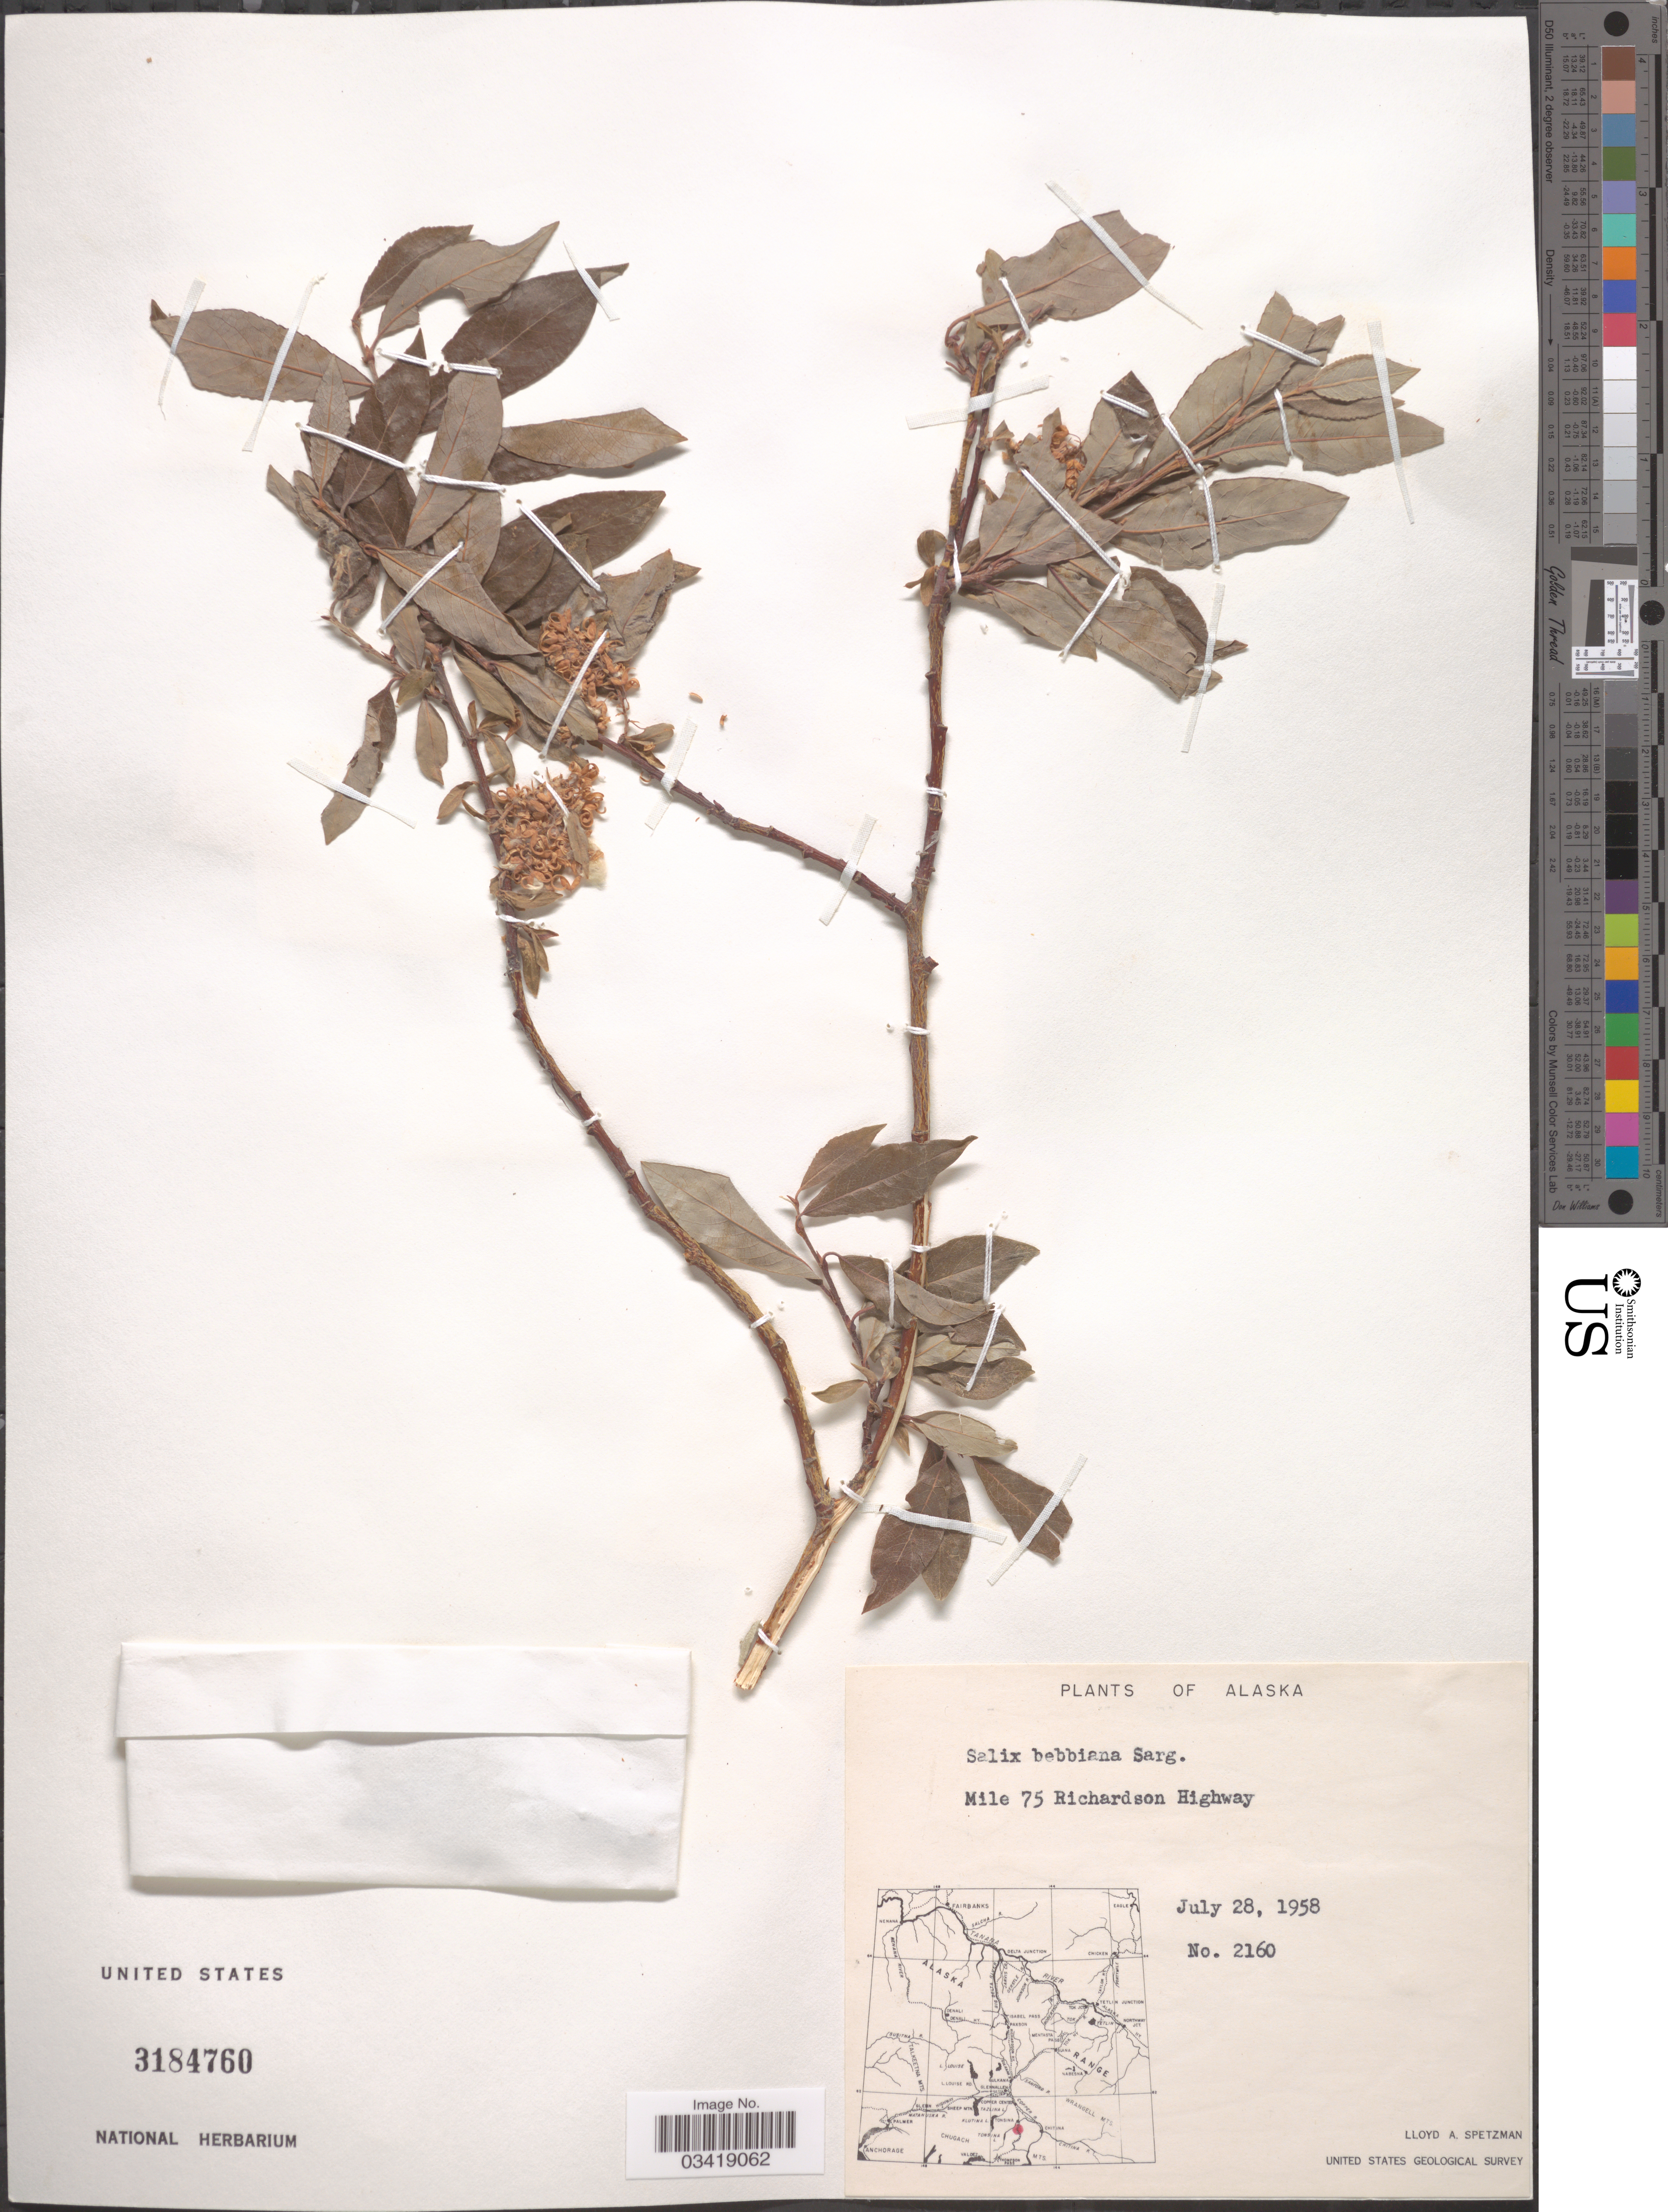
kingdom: Plantae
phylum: Tracheophyta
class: Magnoliopsida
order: Malpighiales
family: Salicaceae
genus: Salix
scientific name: Salix bebbiana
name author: Sarg.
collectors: L. Spetzman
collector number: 2160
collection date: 1958-07-28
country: United States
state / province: Alaska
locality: Mile 75 Richardson Highway.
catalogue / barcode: US 3184760